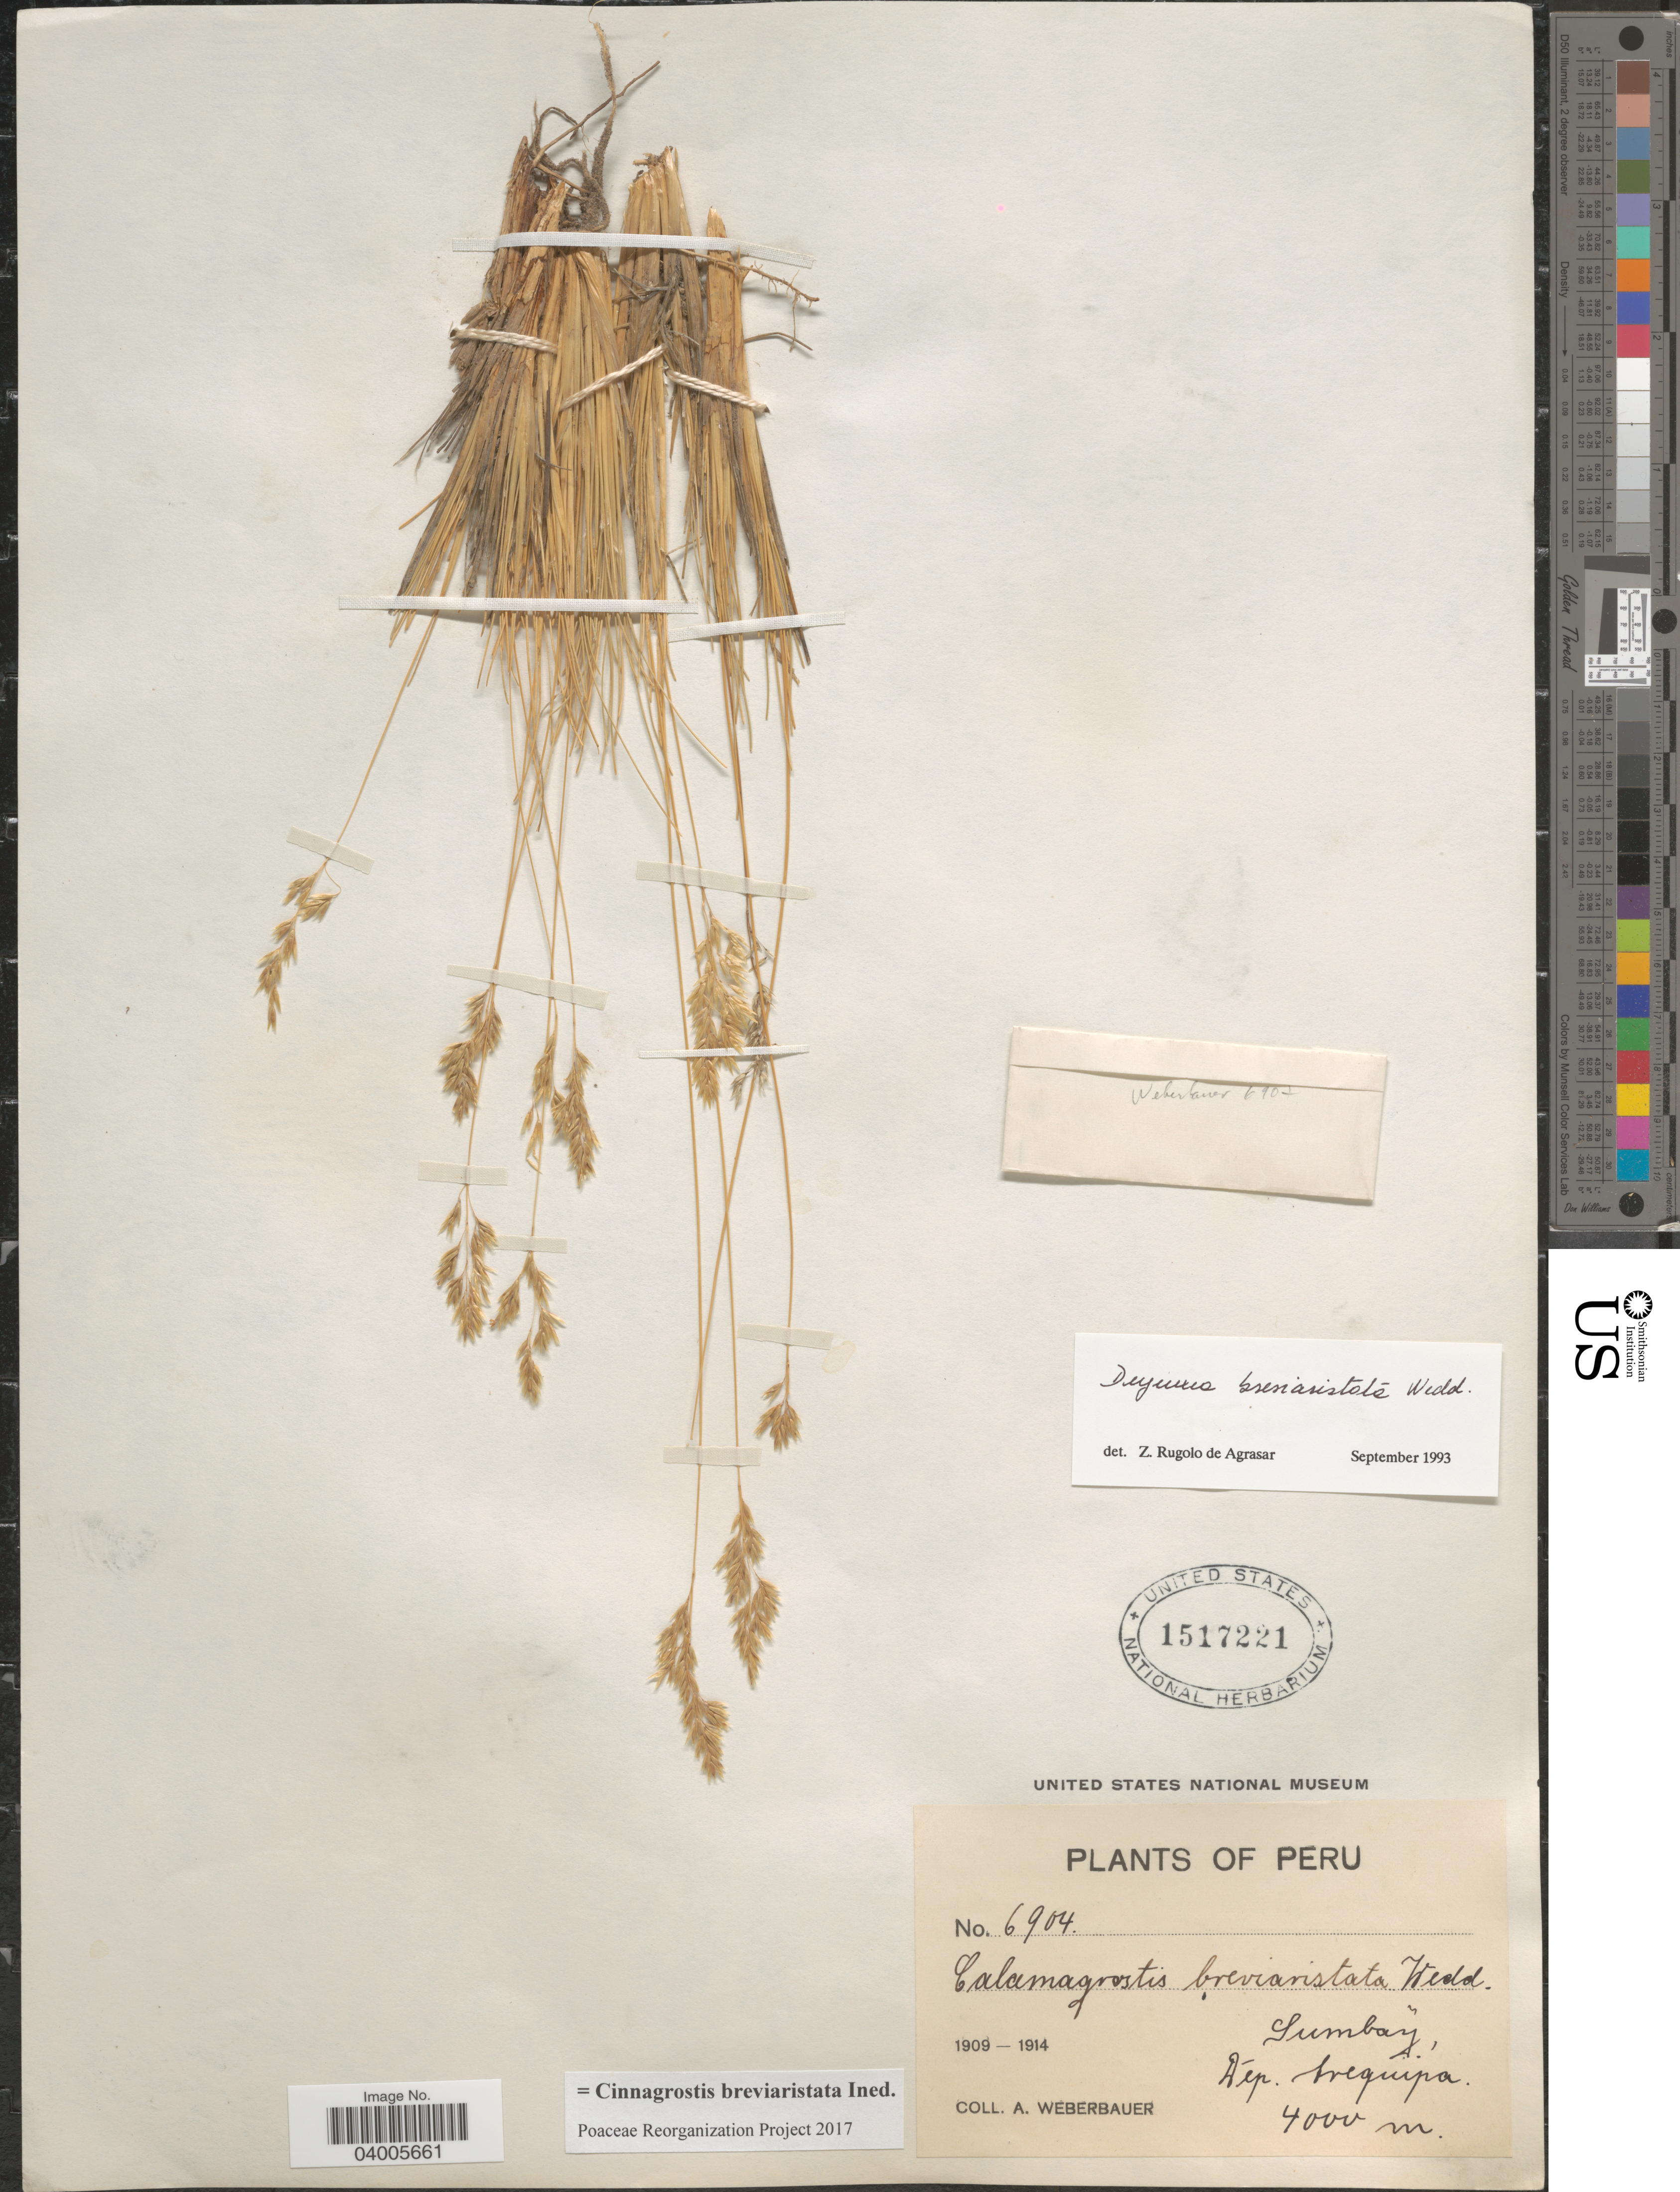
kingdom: Plantae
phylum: Tracheophyta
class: Liliopsida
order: Poales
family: Poaceae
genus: Cinnagrostis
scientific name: Cinnagrostis breviaristata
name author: (Wedd.) P.M. Peterson et al.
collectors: A. Weberbauer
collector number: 6904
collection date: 1909/1914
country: Peru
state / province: Arequipa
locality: Sumbaÿ, Dep. Arequipa.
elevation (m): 4000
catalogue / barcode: US 1517221